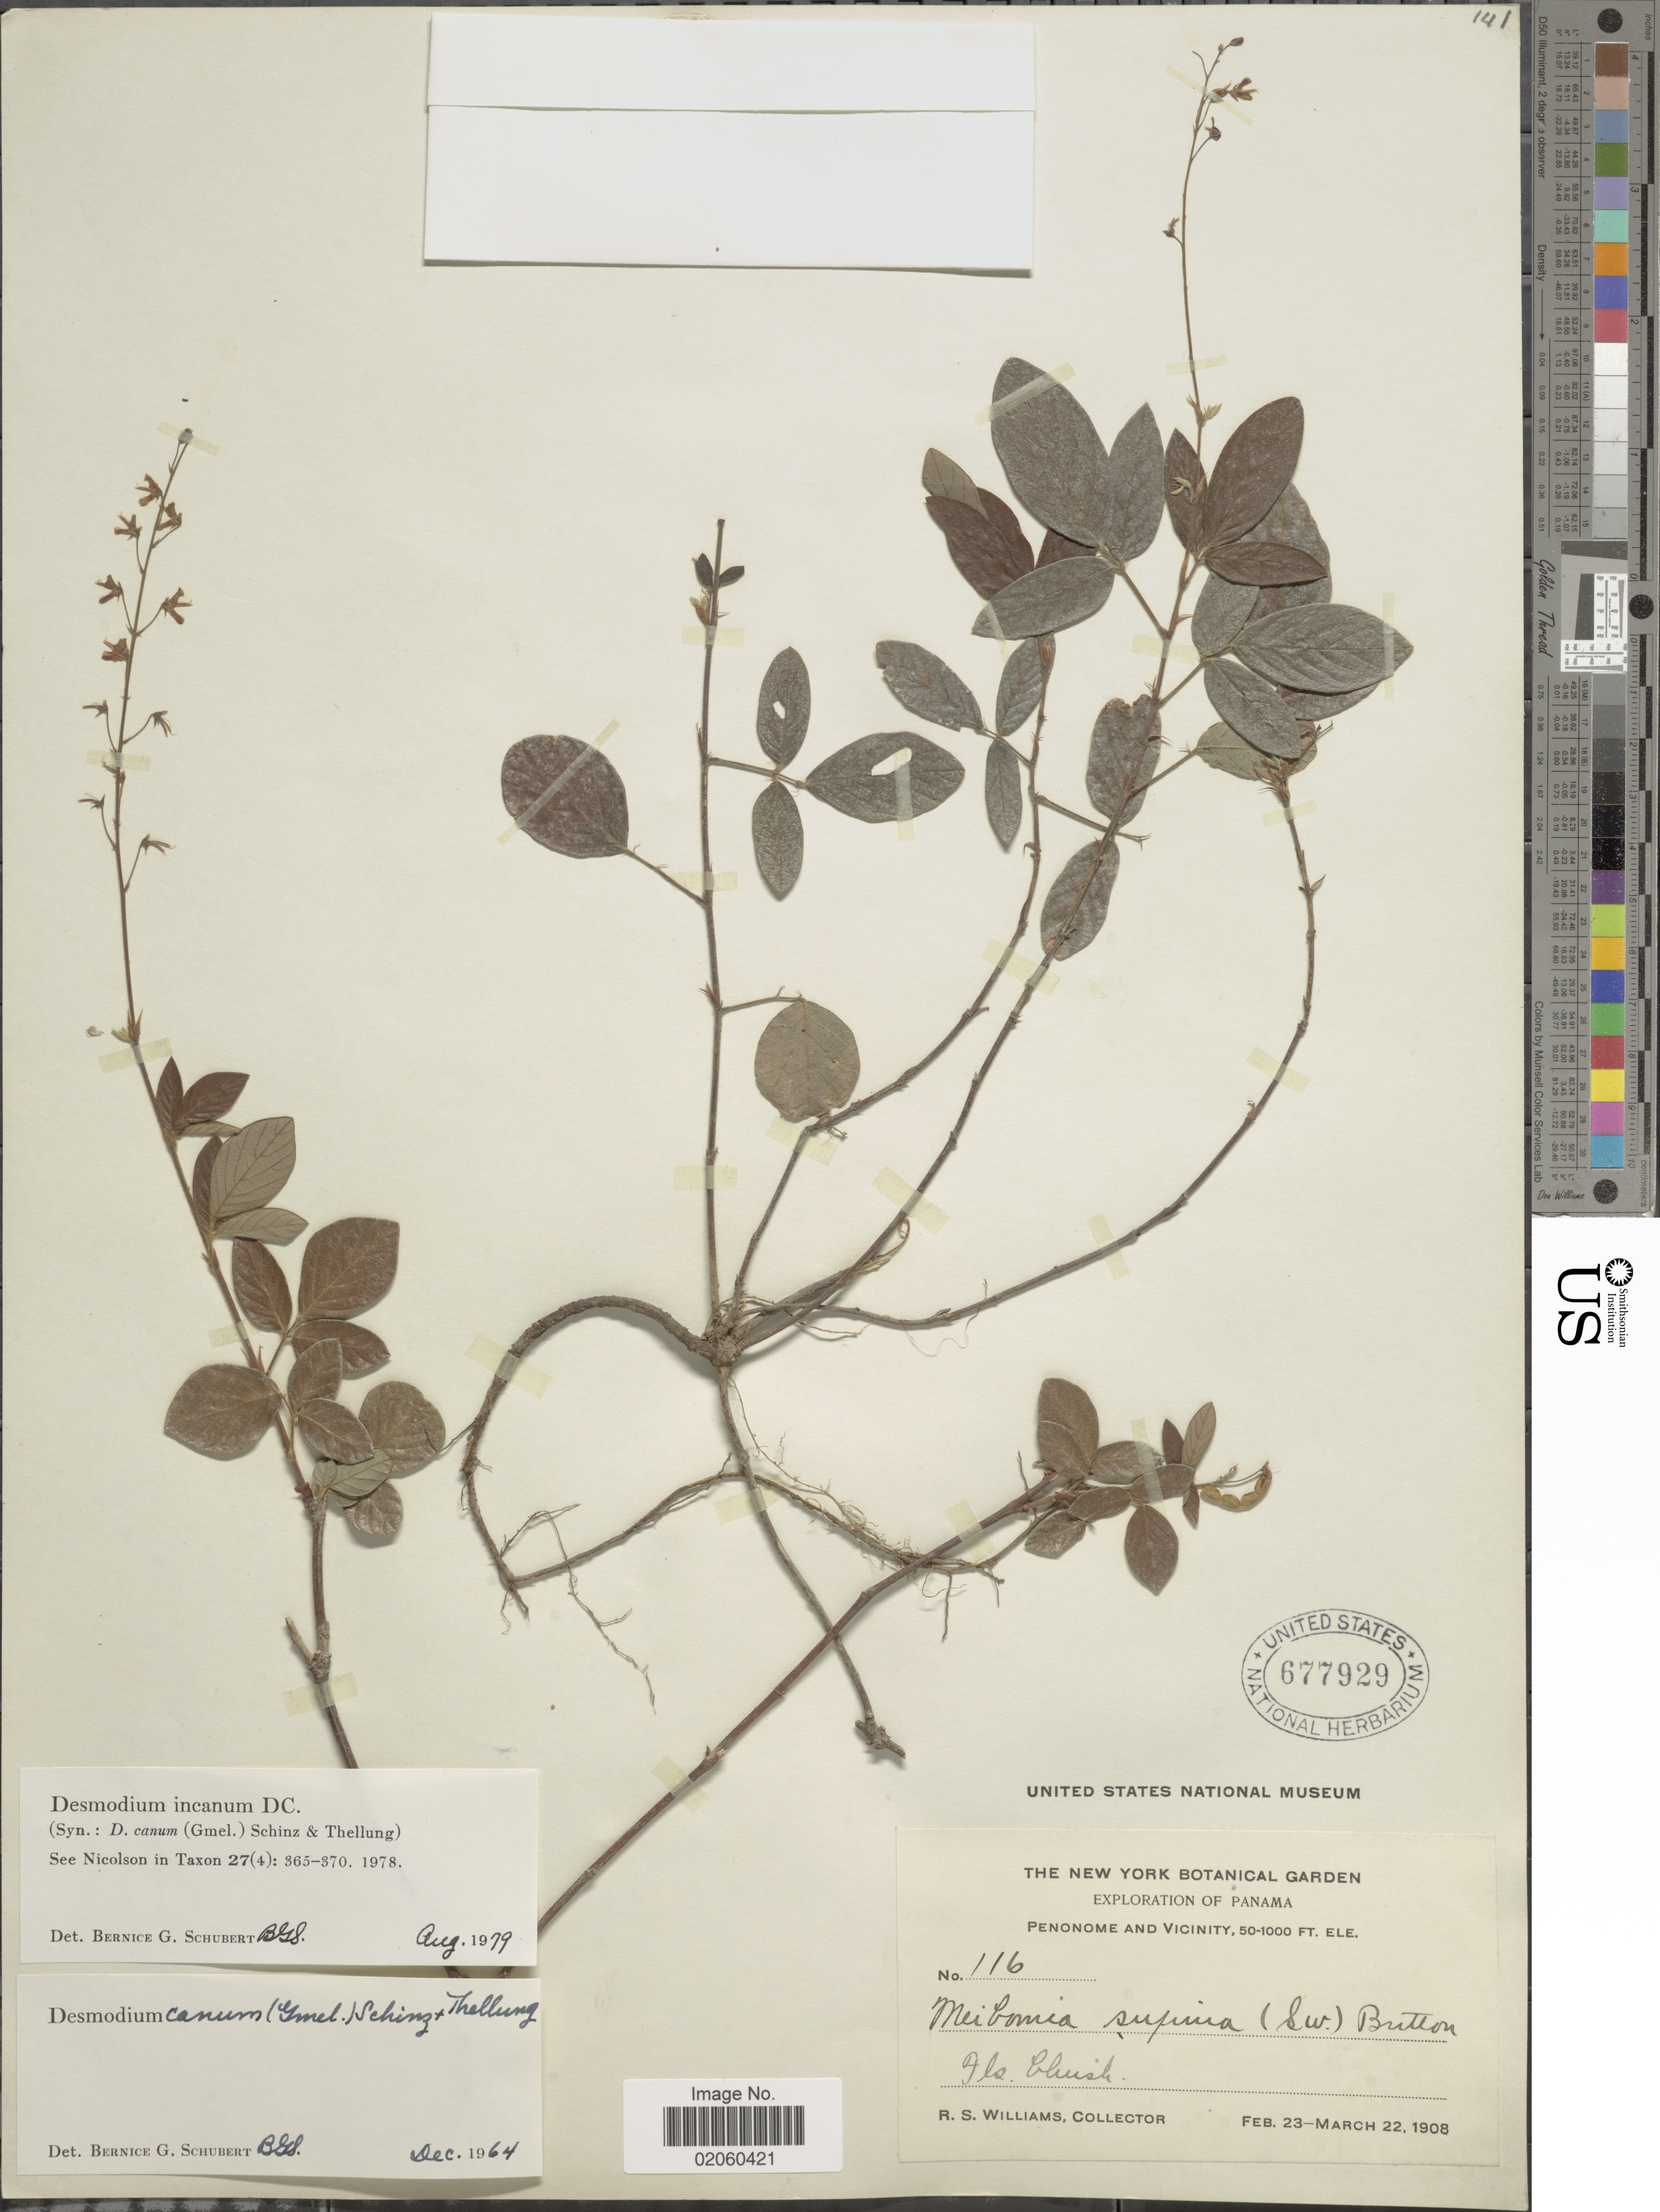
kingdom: Plantae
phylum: Tracheophyta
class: Magnoliopsida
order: Fabales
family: Fabaceae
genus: Desmodium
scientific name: Desmodium incanum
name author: (Sw.) DC.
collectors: R. S. Williams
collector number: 116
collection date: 1908-02-23/1908-03-22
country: Panama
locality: Penonome and Vicinity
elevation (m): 15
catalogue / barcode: US 677929